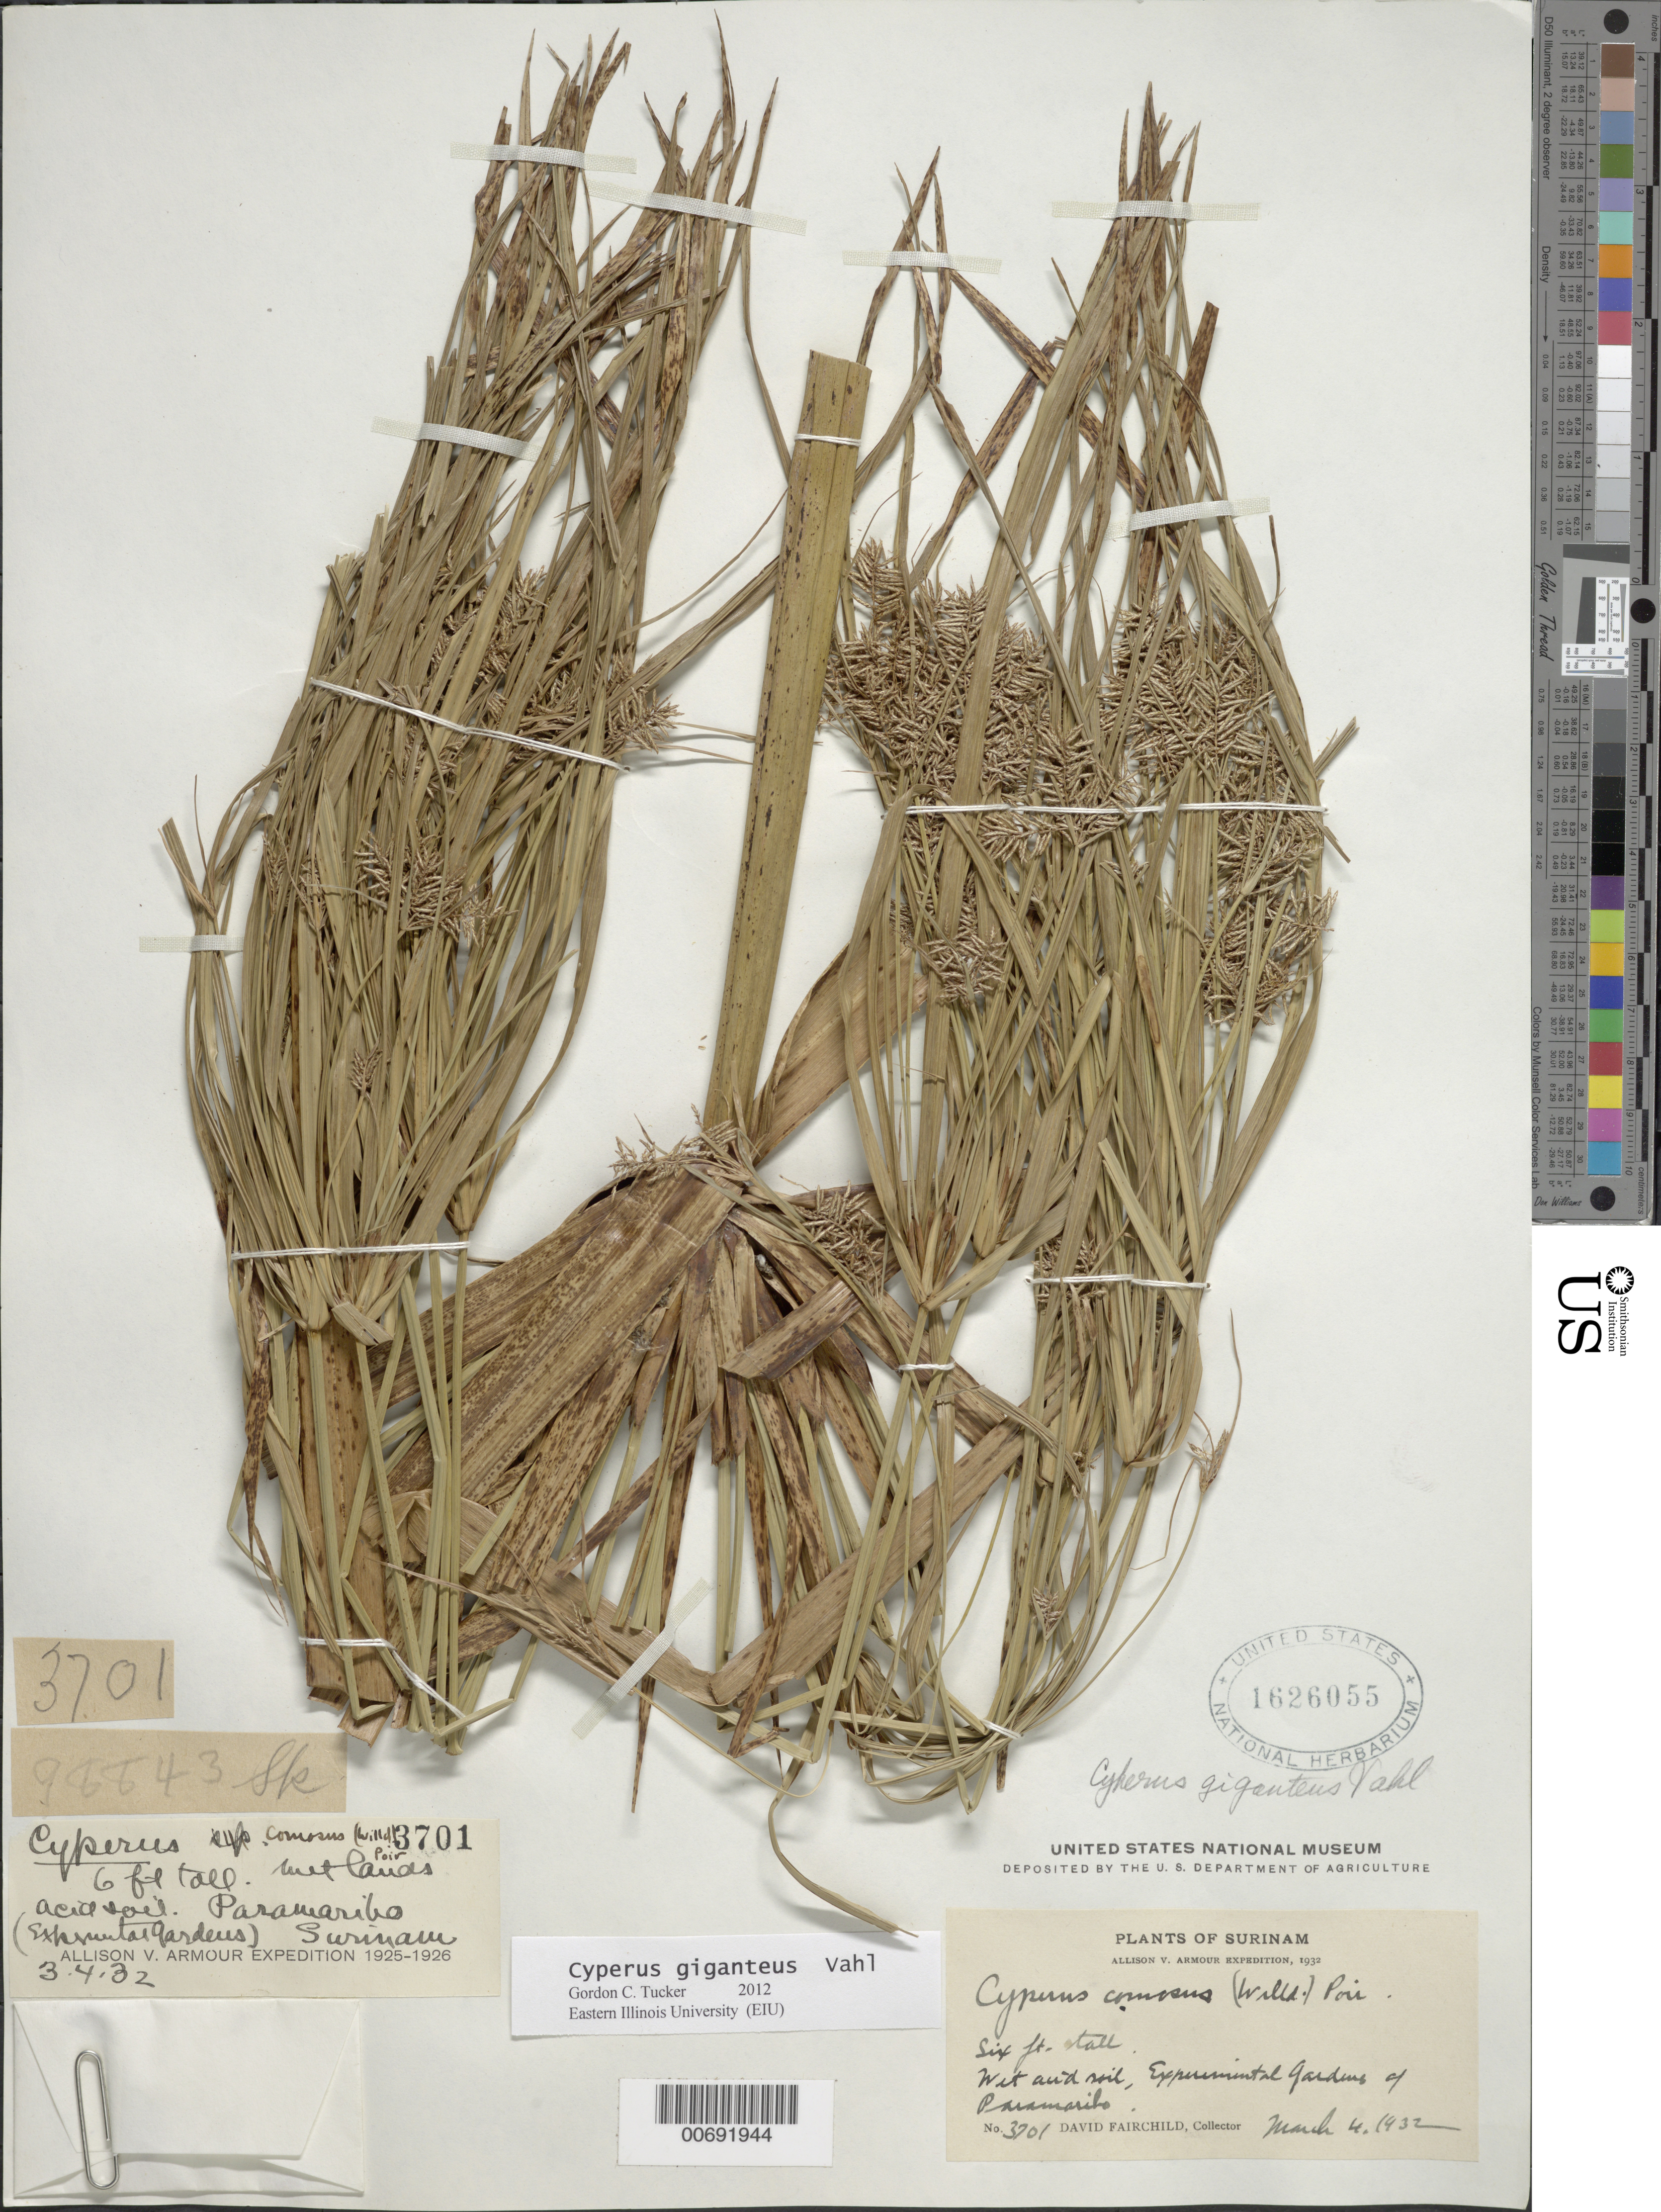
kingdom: Plantae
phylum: Tracheophyta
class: Liliopsida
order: Poales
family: Cyperaceae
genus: Cyperus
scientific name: Cyperus giganteus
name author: Vahl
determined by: Tucker, G. C.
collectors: D. G. Fairchild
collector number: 3701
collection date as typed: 4-Mar-32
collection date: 1932-03-04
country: Suriname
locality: Paramaribo, Botanical Gardens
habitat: Wet acid soil;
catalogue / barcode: US 1626055